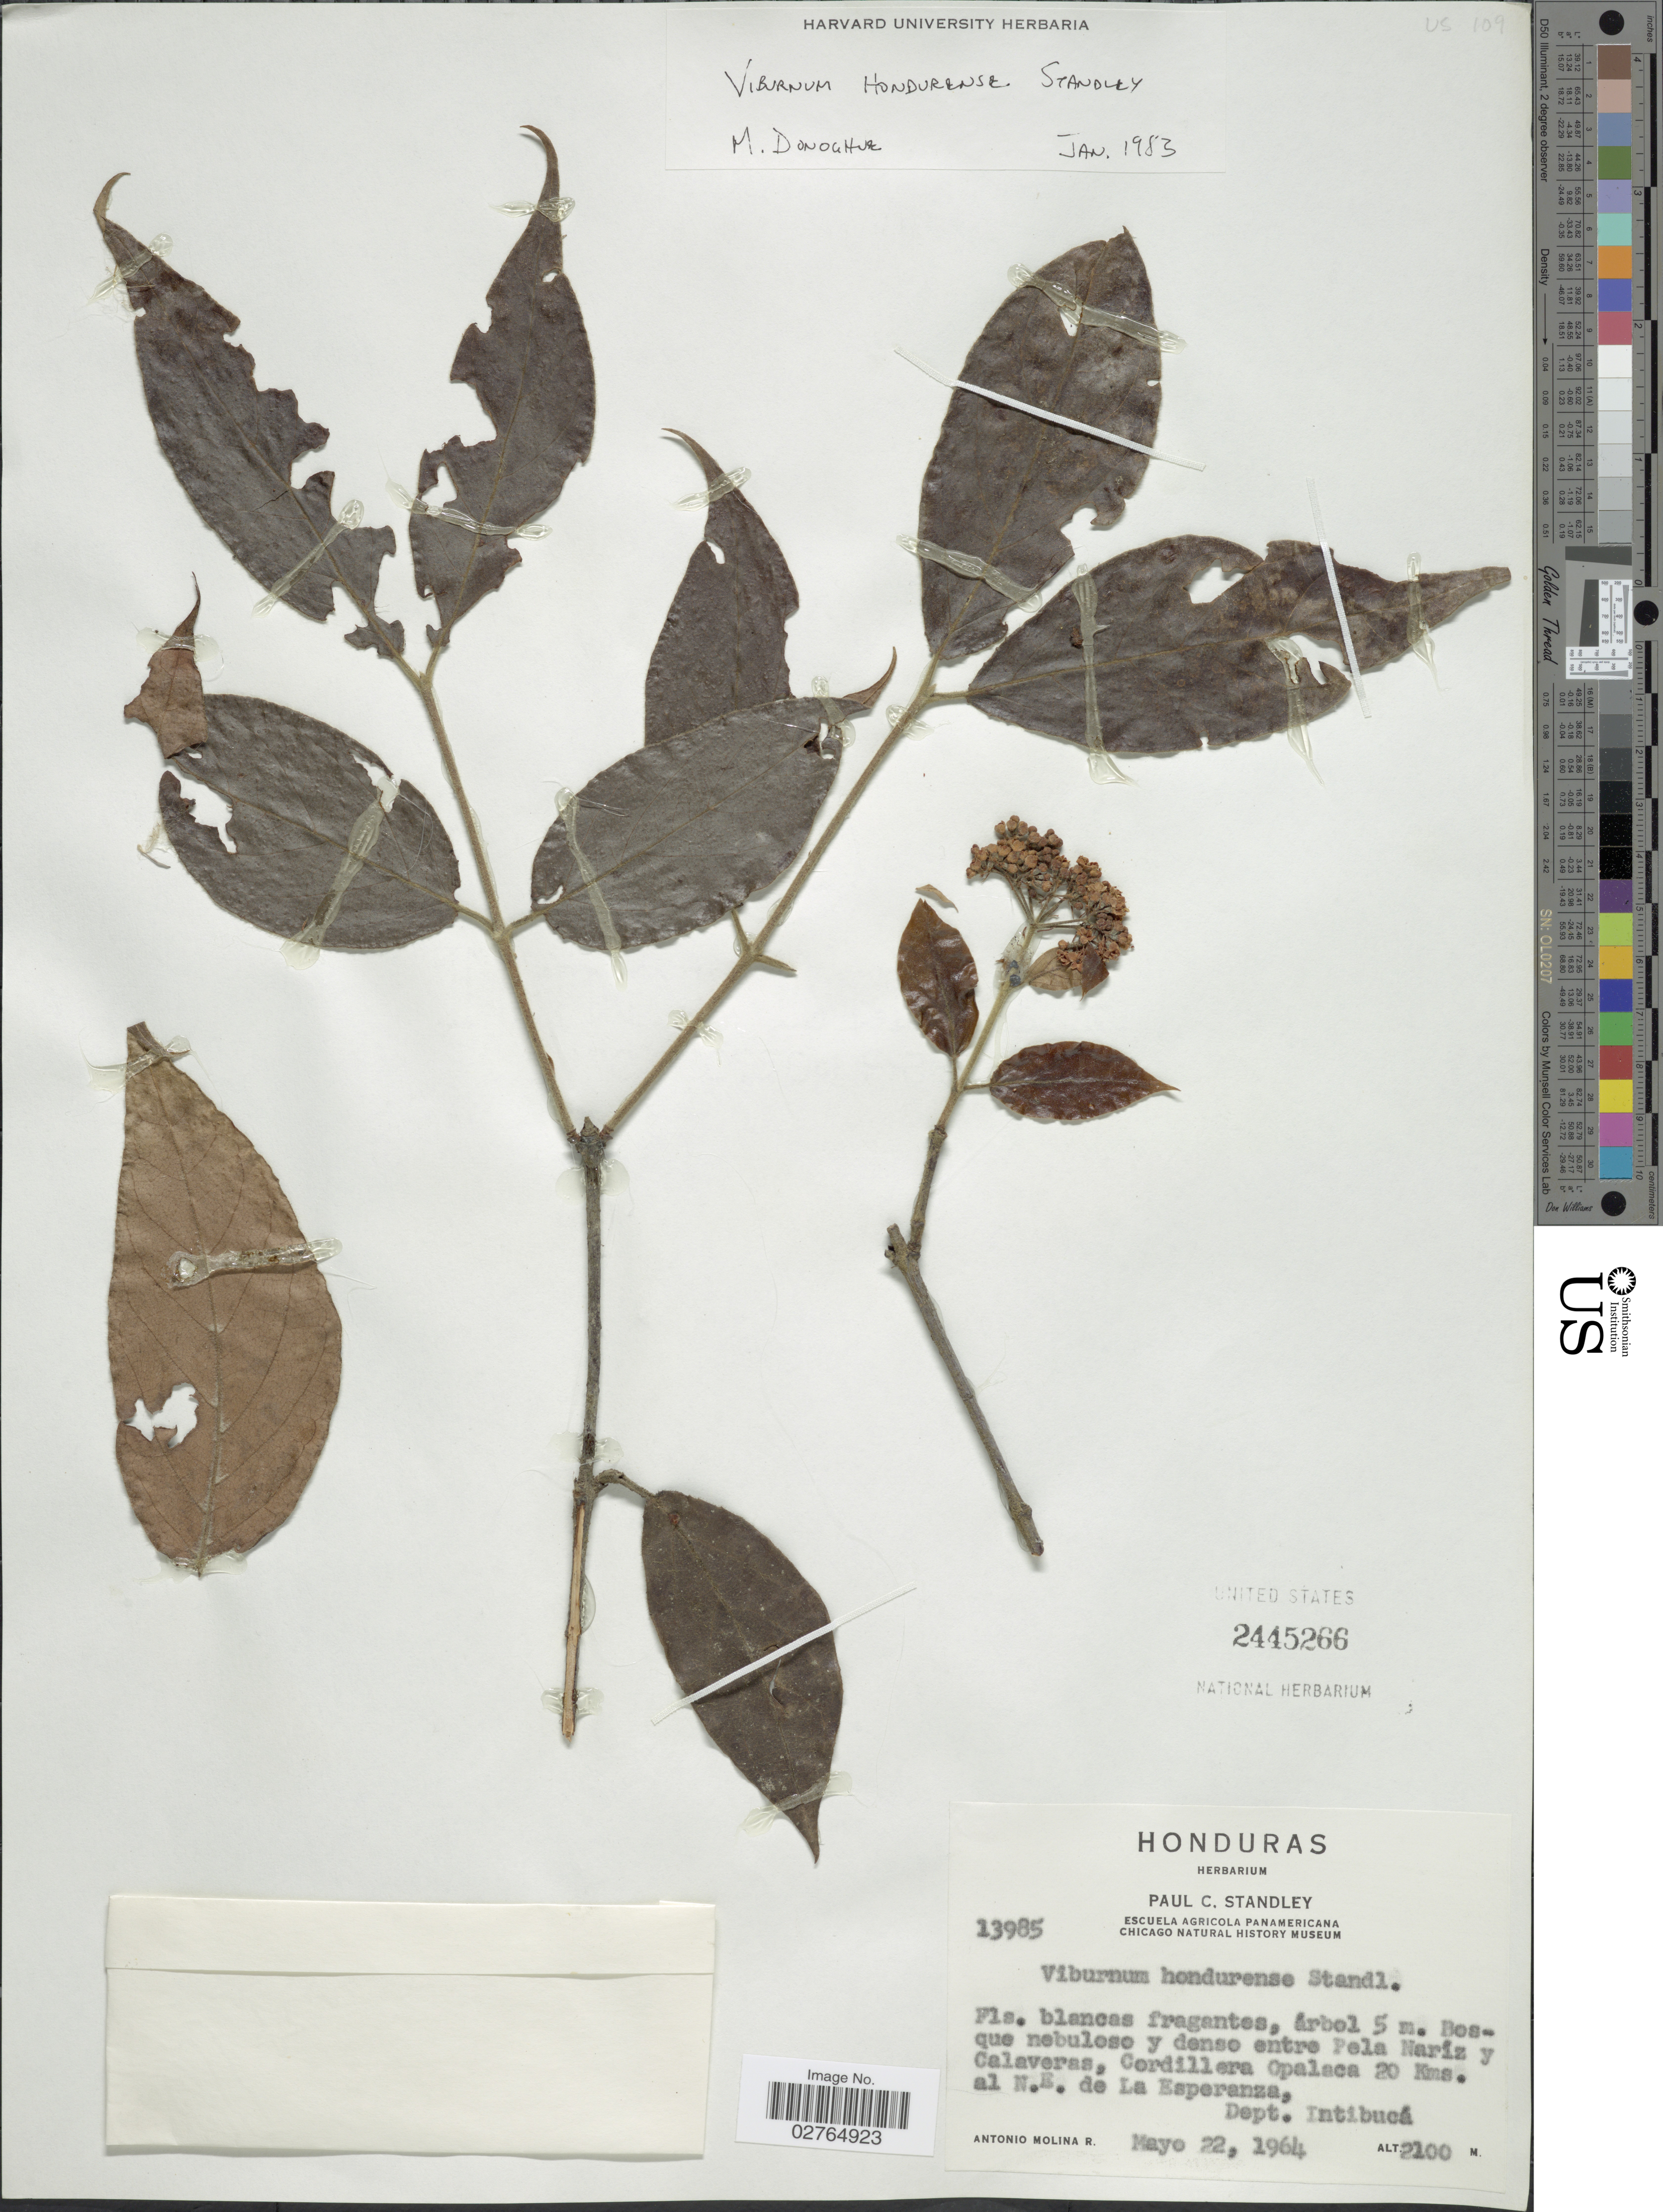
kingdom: Plantae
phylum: Tracheophyta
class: Magnoliopsida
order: Dipsacales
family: Viburnaceae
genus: Viburnum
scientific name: Viburnum hondurense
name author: Standl.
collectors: A. Molina R.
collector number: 13985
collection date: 1964-05-22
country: Honduras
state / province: Intibuca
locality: Bosque nebuloso y denso entre Pela Naríz y Calaveras, Cordillera Opalaca 20 Kms. al N.E. de la Esperanza, Dept. Intibucá.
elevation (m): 2100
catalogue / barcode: US 2445266